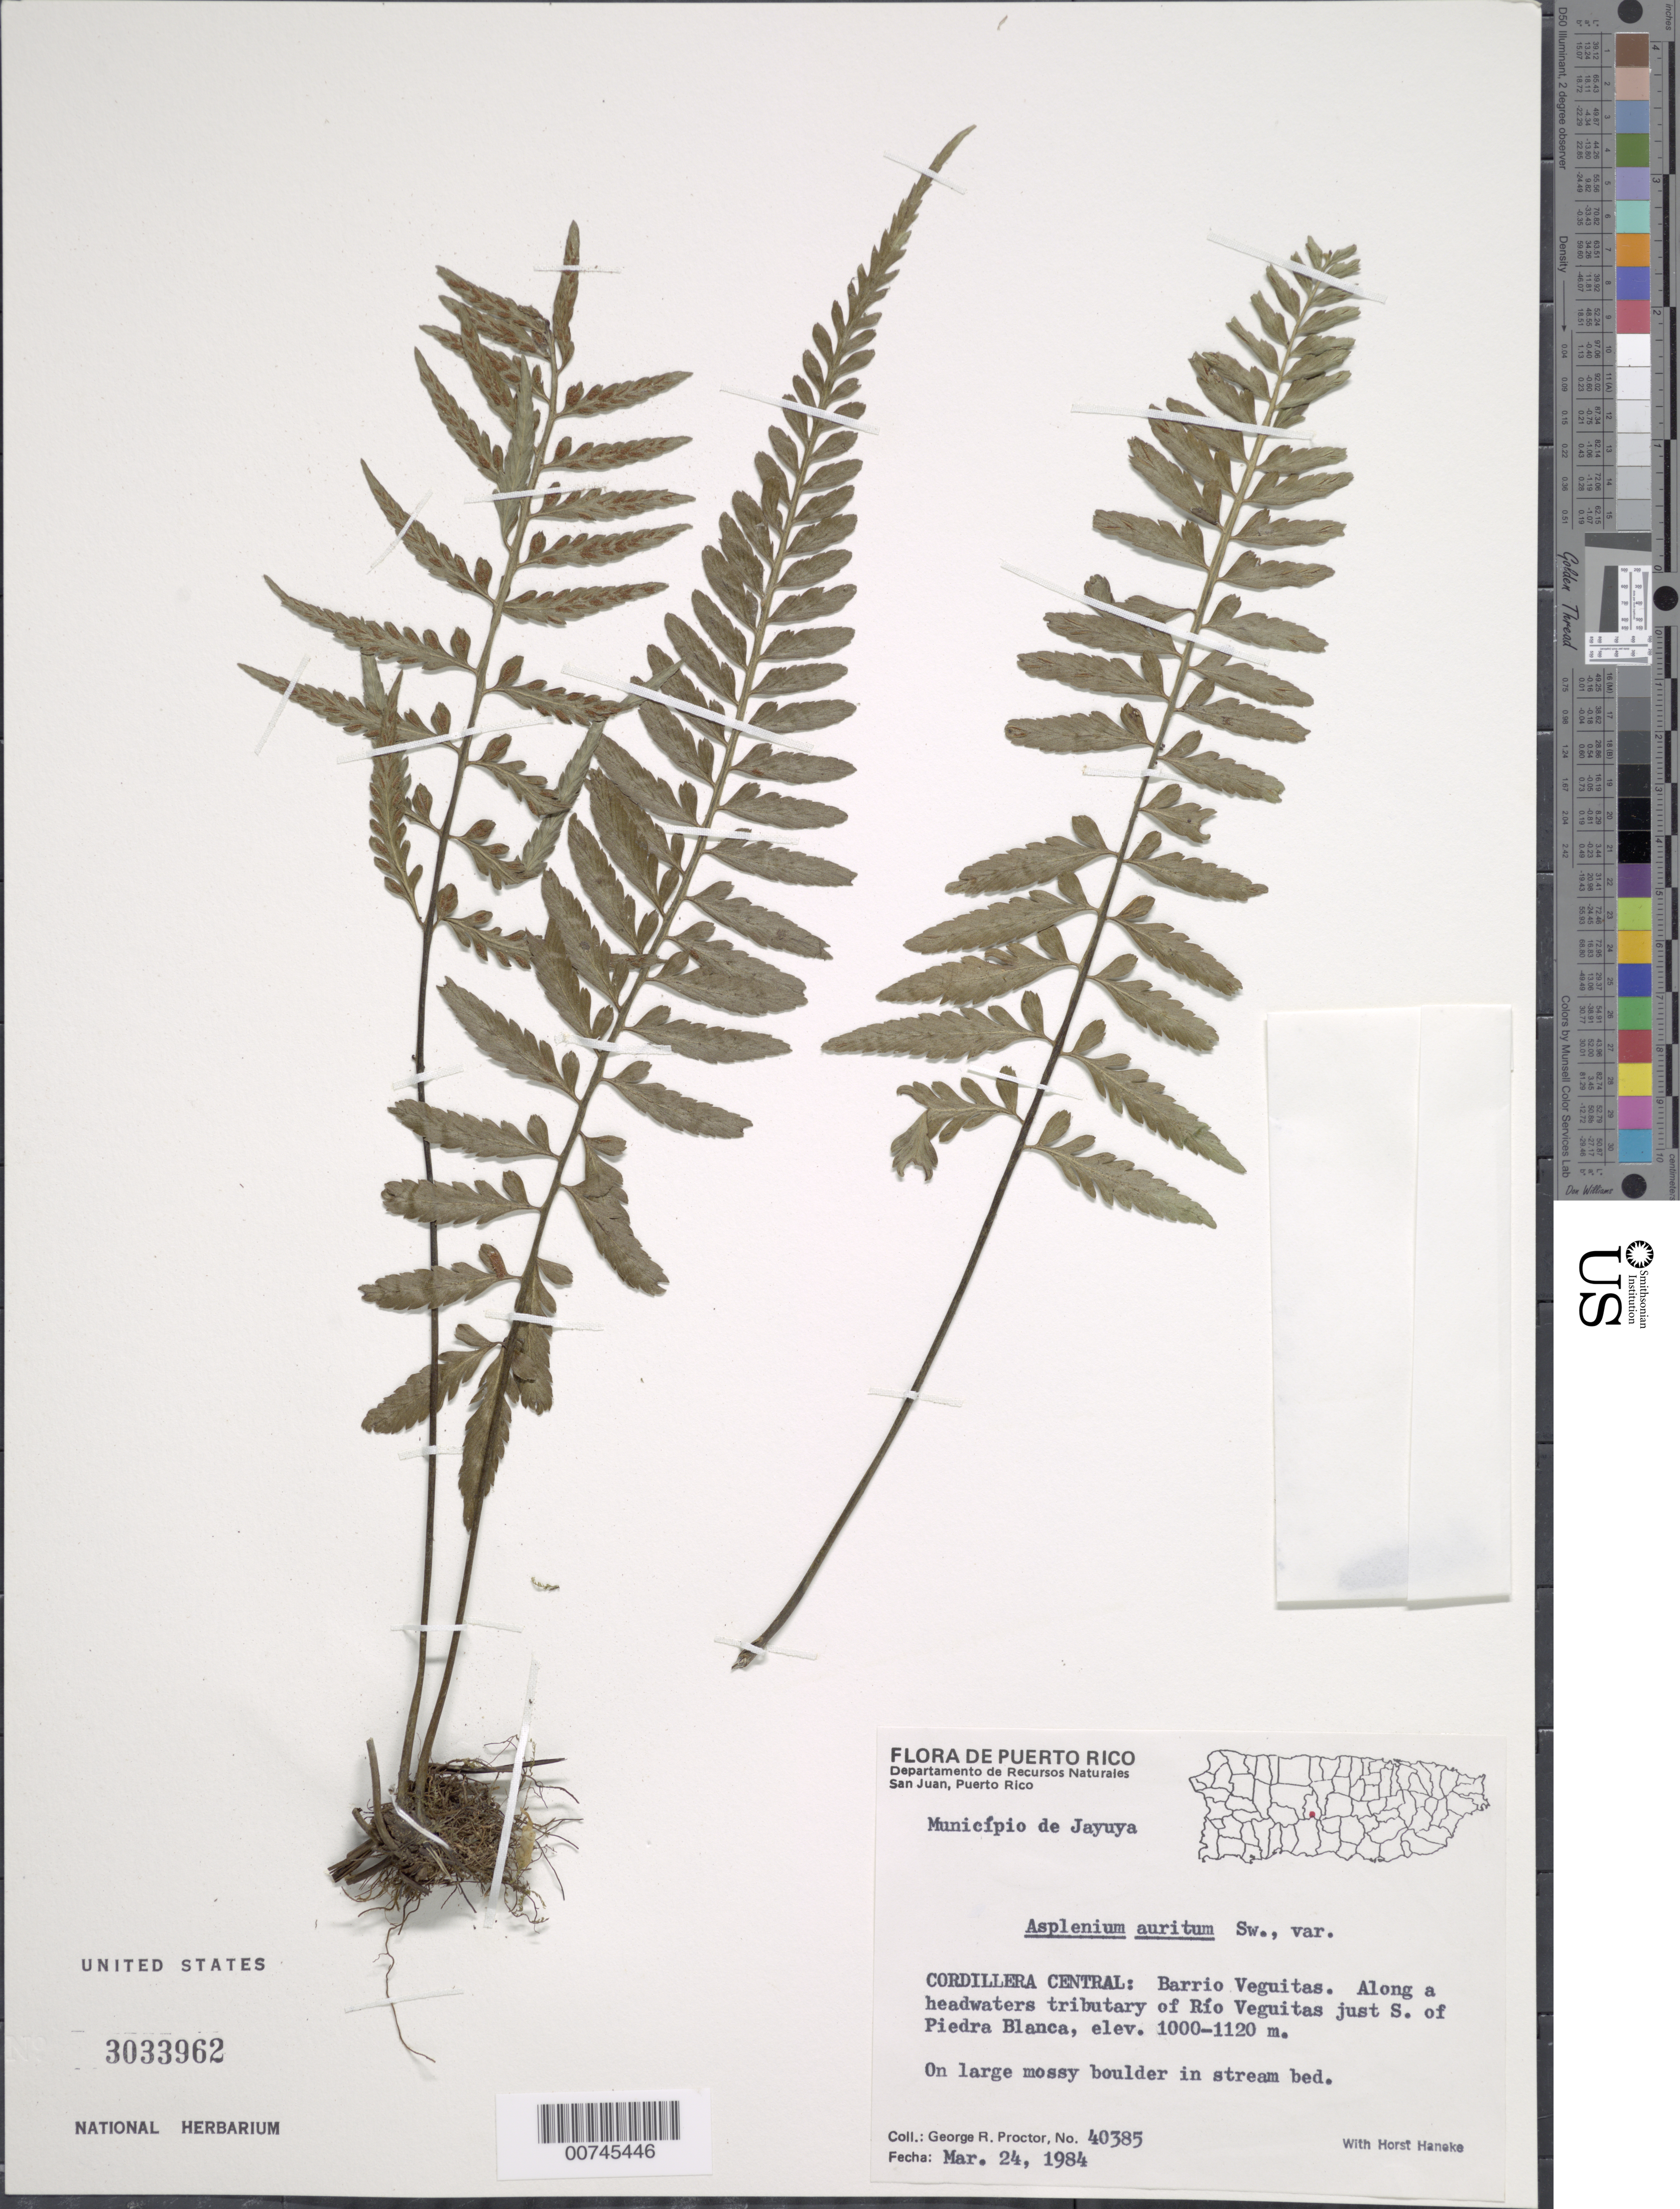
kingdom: Plantae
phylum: Tracheophyta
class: Polypodiopsida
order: Polypodiales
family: Aspleniaceae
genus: Asplenium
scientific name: Asplenium auritum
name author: Sw.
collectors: G. R. Proctor & H. Haneke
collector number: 40385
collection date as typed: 24 Mar 1984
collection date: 1984-03-24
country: Puerto Rico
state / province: Jayuya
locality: Cordillera Central: Barrio Veguitas. Along a headwaters tributary of Río Veguitas just S of Piedra Blanca. Municipio de Jayuya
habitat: On large mossy boulder in stream bed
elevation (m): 1000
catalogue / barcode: US 3033962